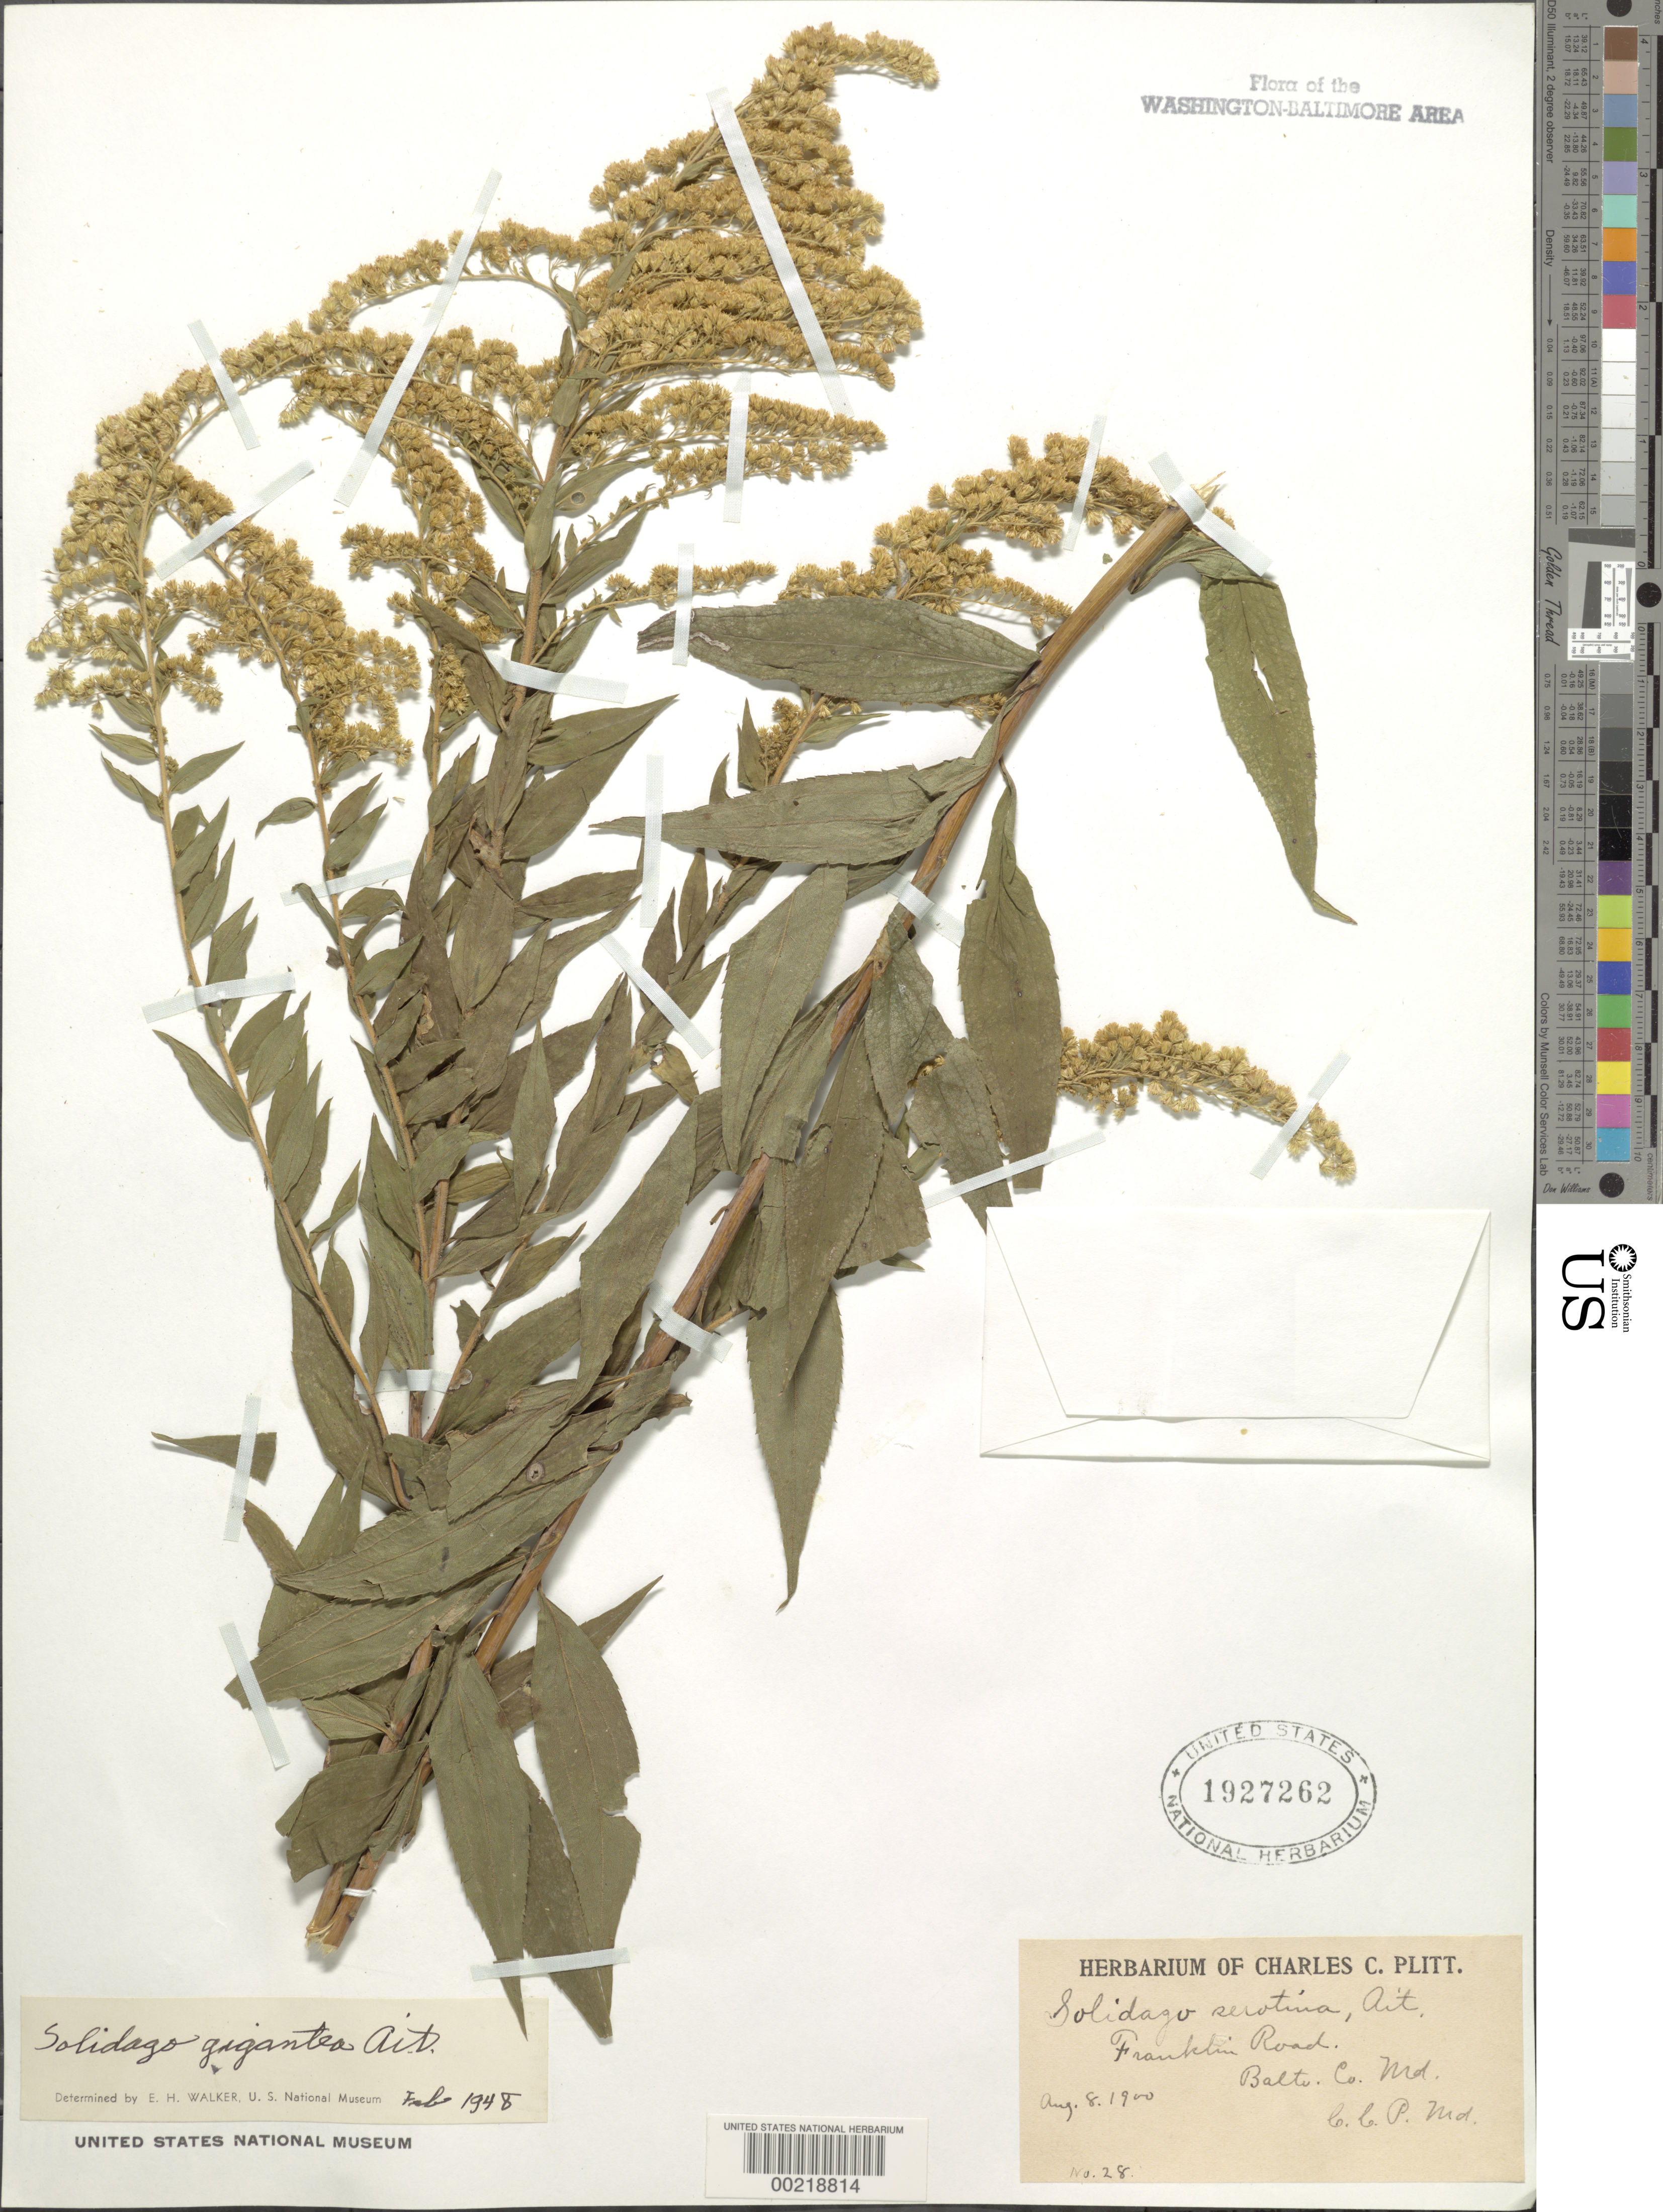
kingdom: Plantae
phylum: Tracheophyta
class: Magnoliopsida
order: Asterales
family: Asteraceae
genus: Solidago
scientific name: Solidago gigantea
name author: Aiton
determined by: Walker, E. H.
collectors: C. Plitt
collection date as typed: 08 Aug 1900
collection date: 1900-08-08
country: United States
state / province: Maryland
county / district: Baltimore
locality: Franklin Road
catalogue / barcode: US 1927262